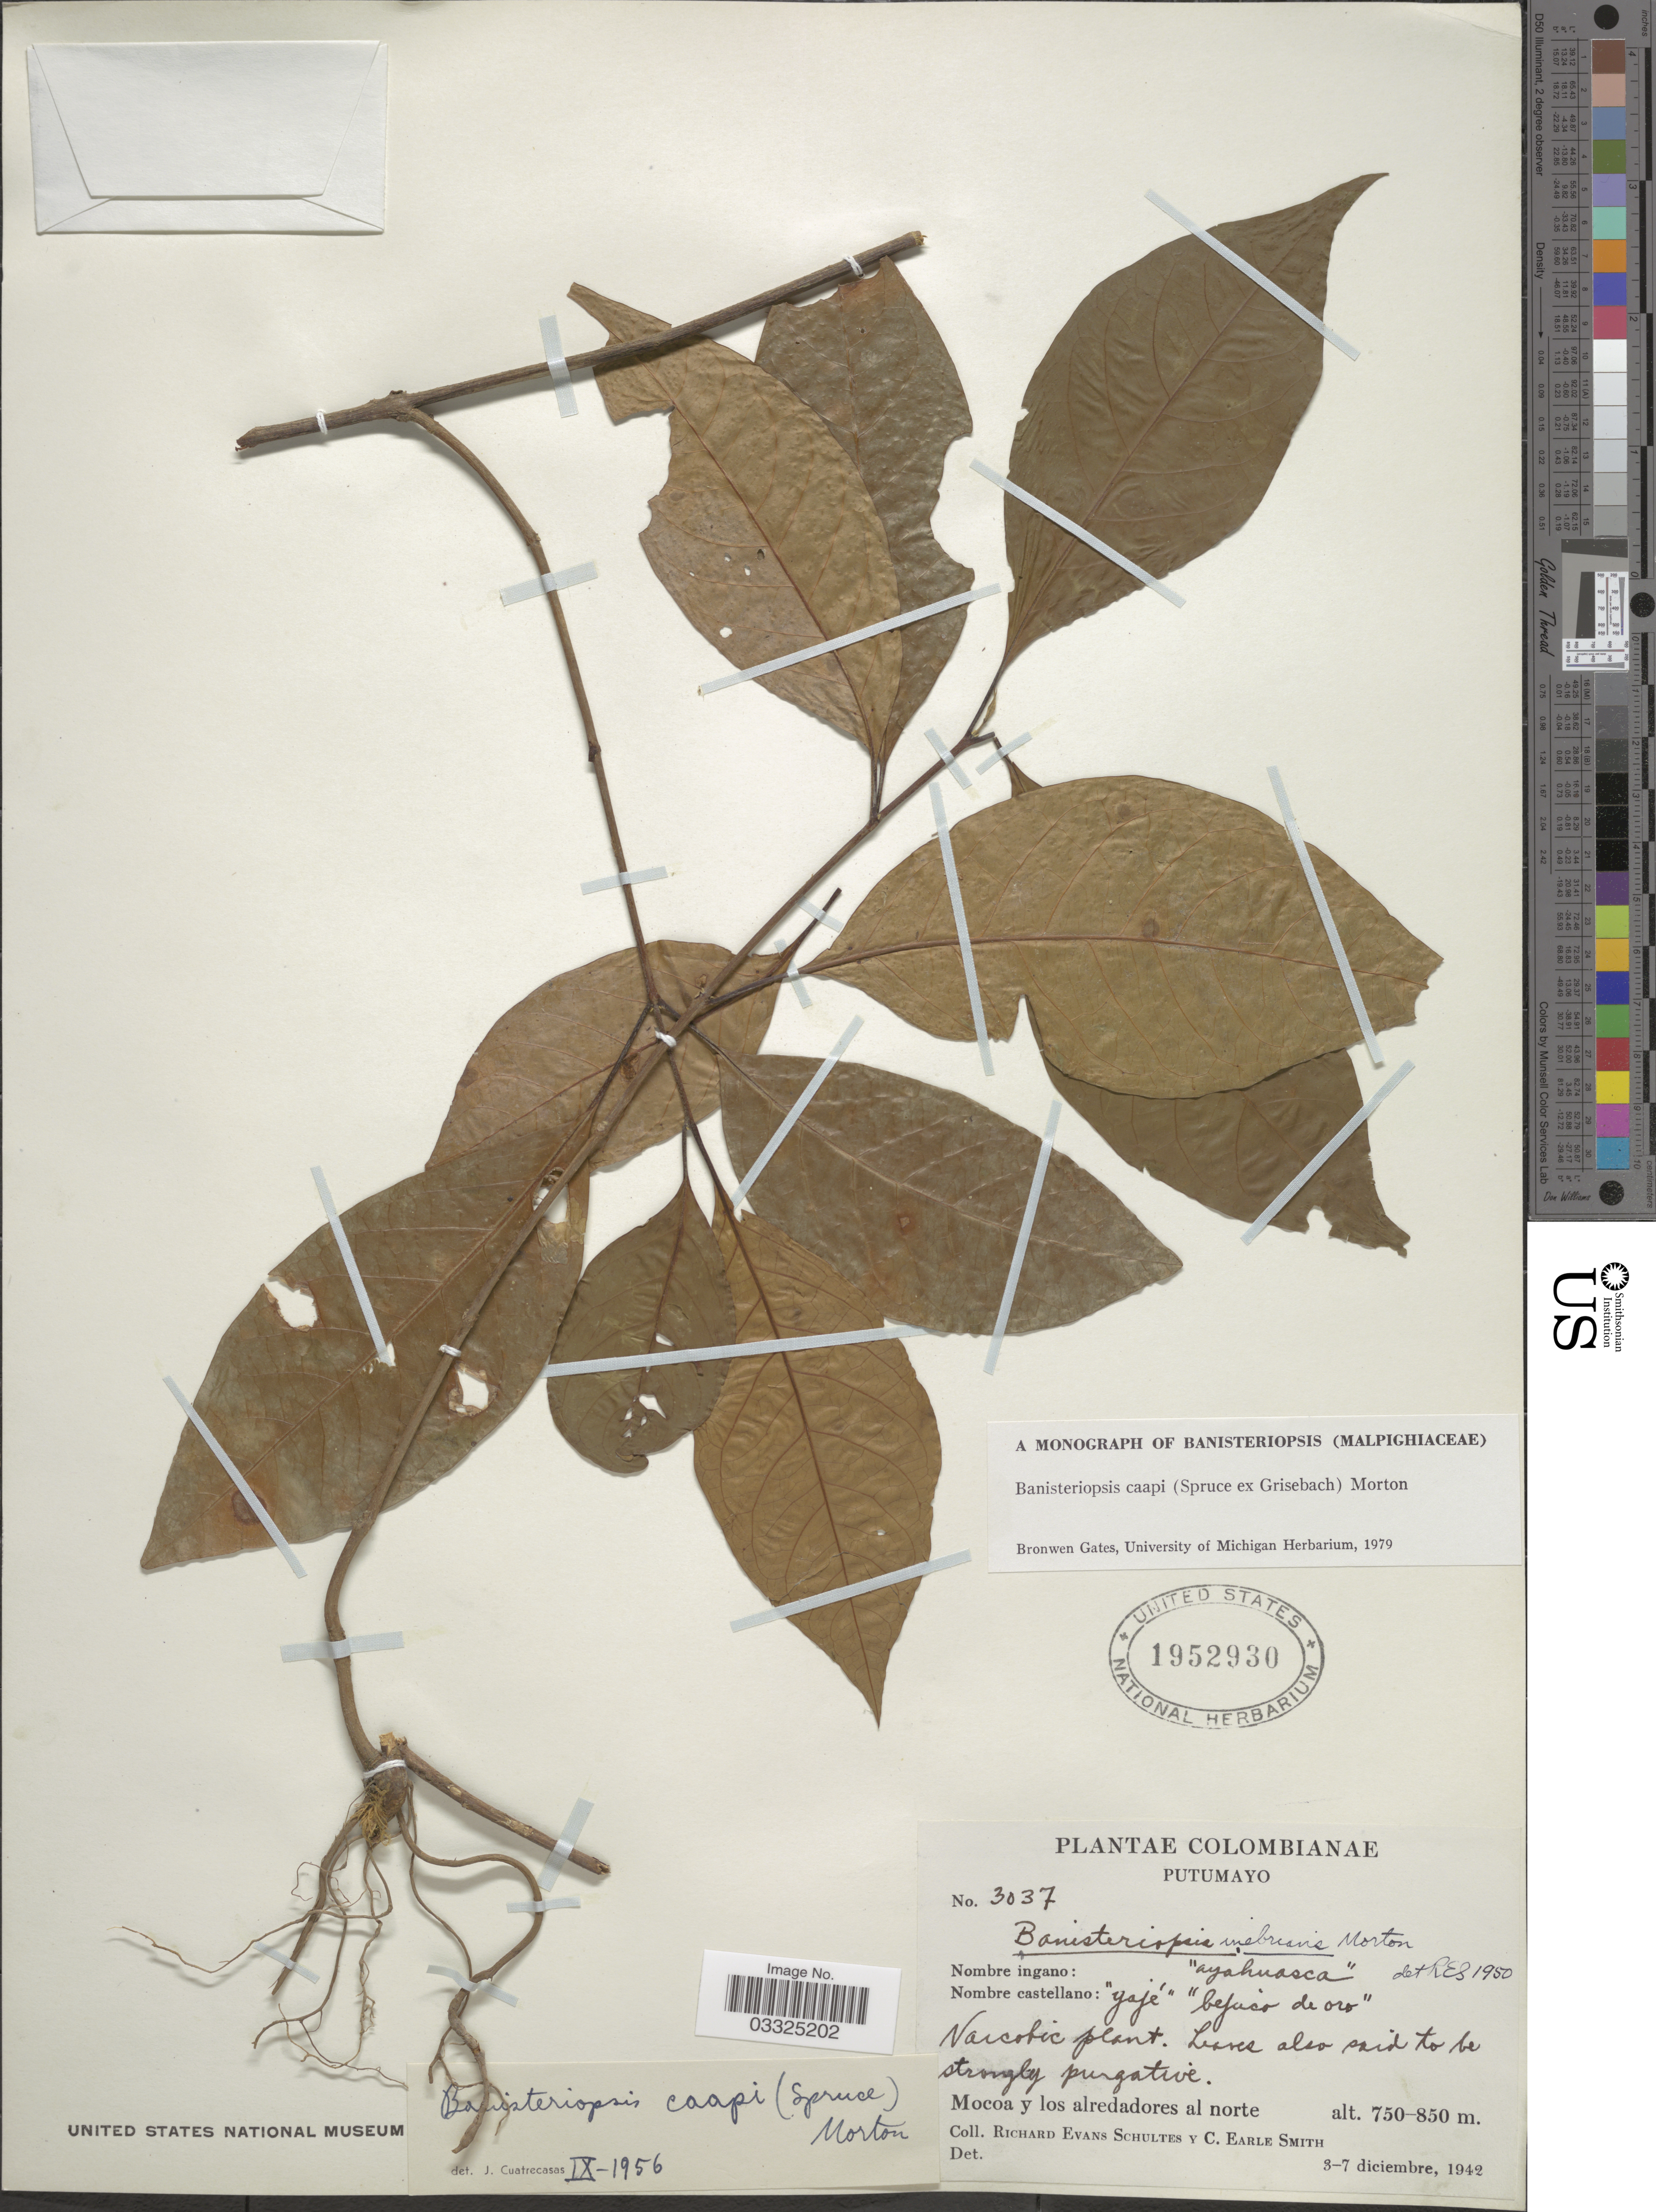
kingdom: Plantae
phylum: Tracheophyta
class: Magnoliopsida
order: Malpighiales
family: Malpighiaceae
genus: Banisteriopsis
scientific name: Banisteriopsis caapi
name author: (Spruce ex Griseb.) C.V. Morton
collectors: R. E. Schultes & C. E. Smith Jr.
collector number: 3037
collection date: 1942-12-03/1942-12-07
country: Colombia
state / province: Putumayo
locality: Mocoa y los alredadores al norte.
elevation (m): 750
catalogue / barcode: US 1952930